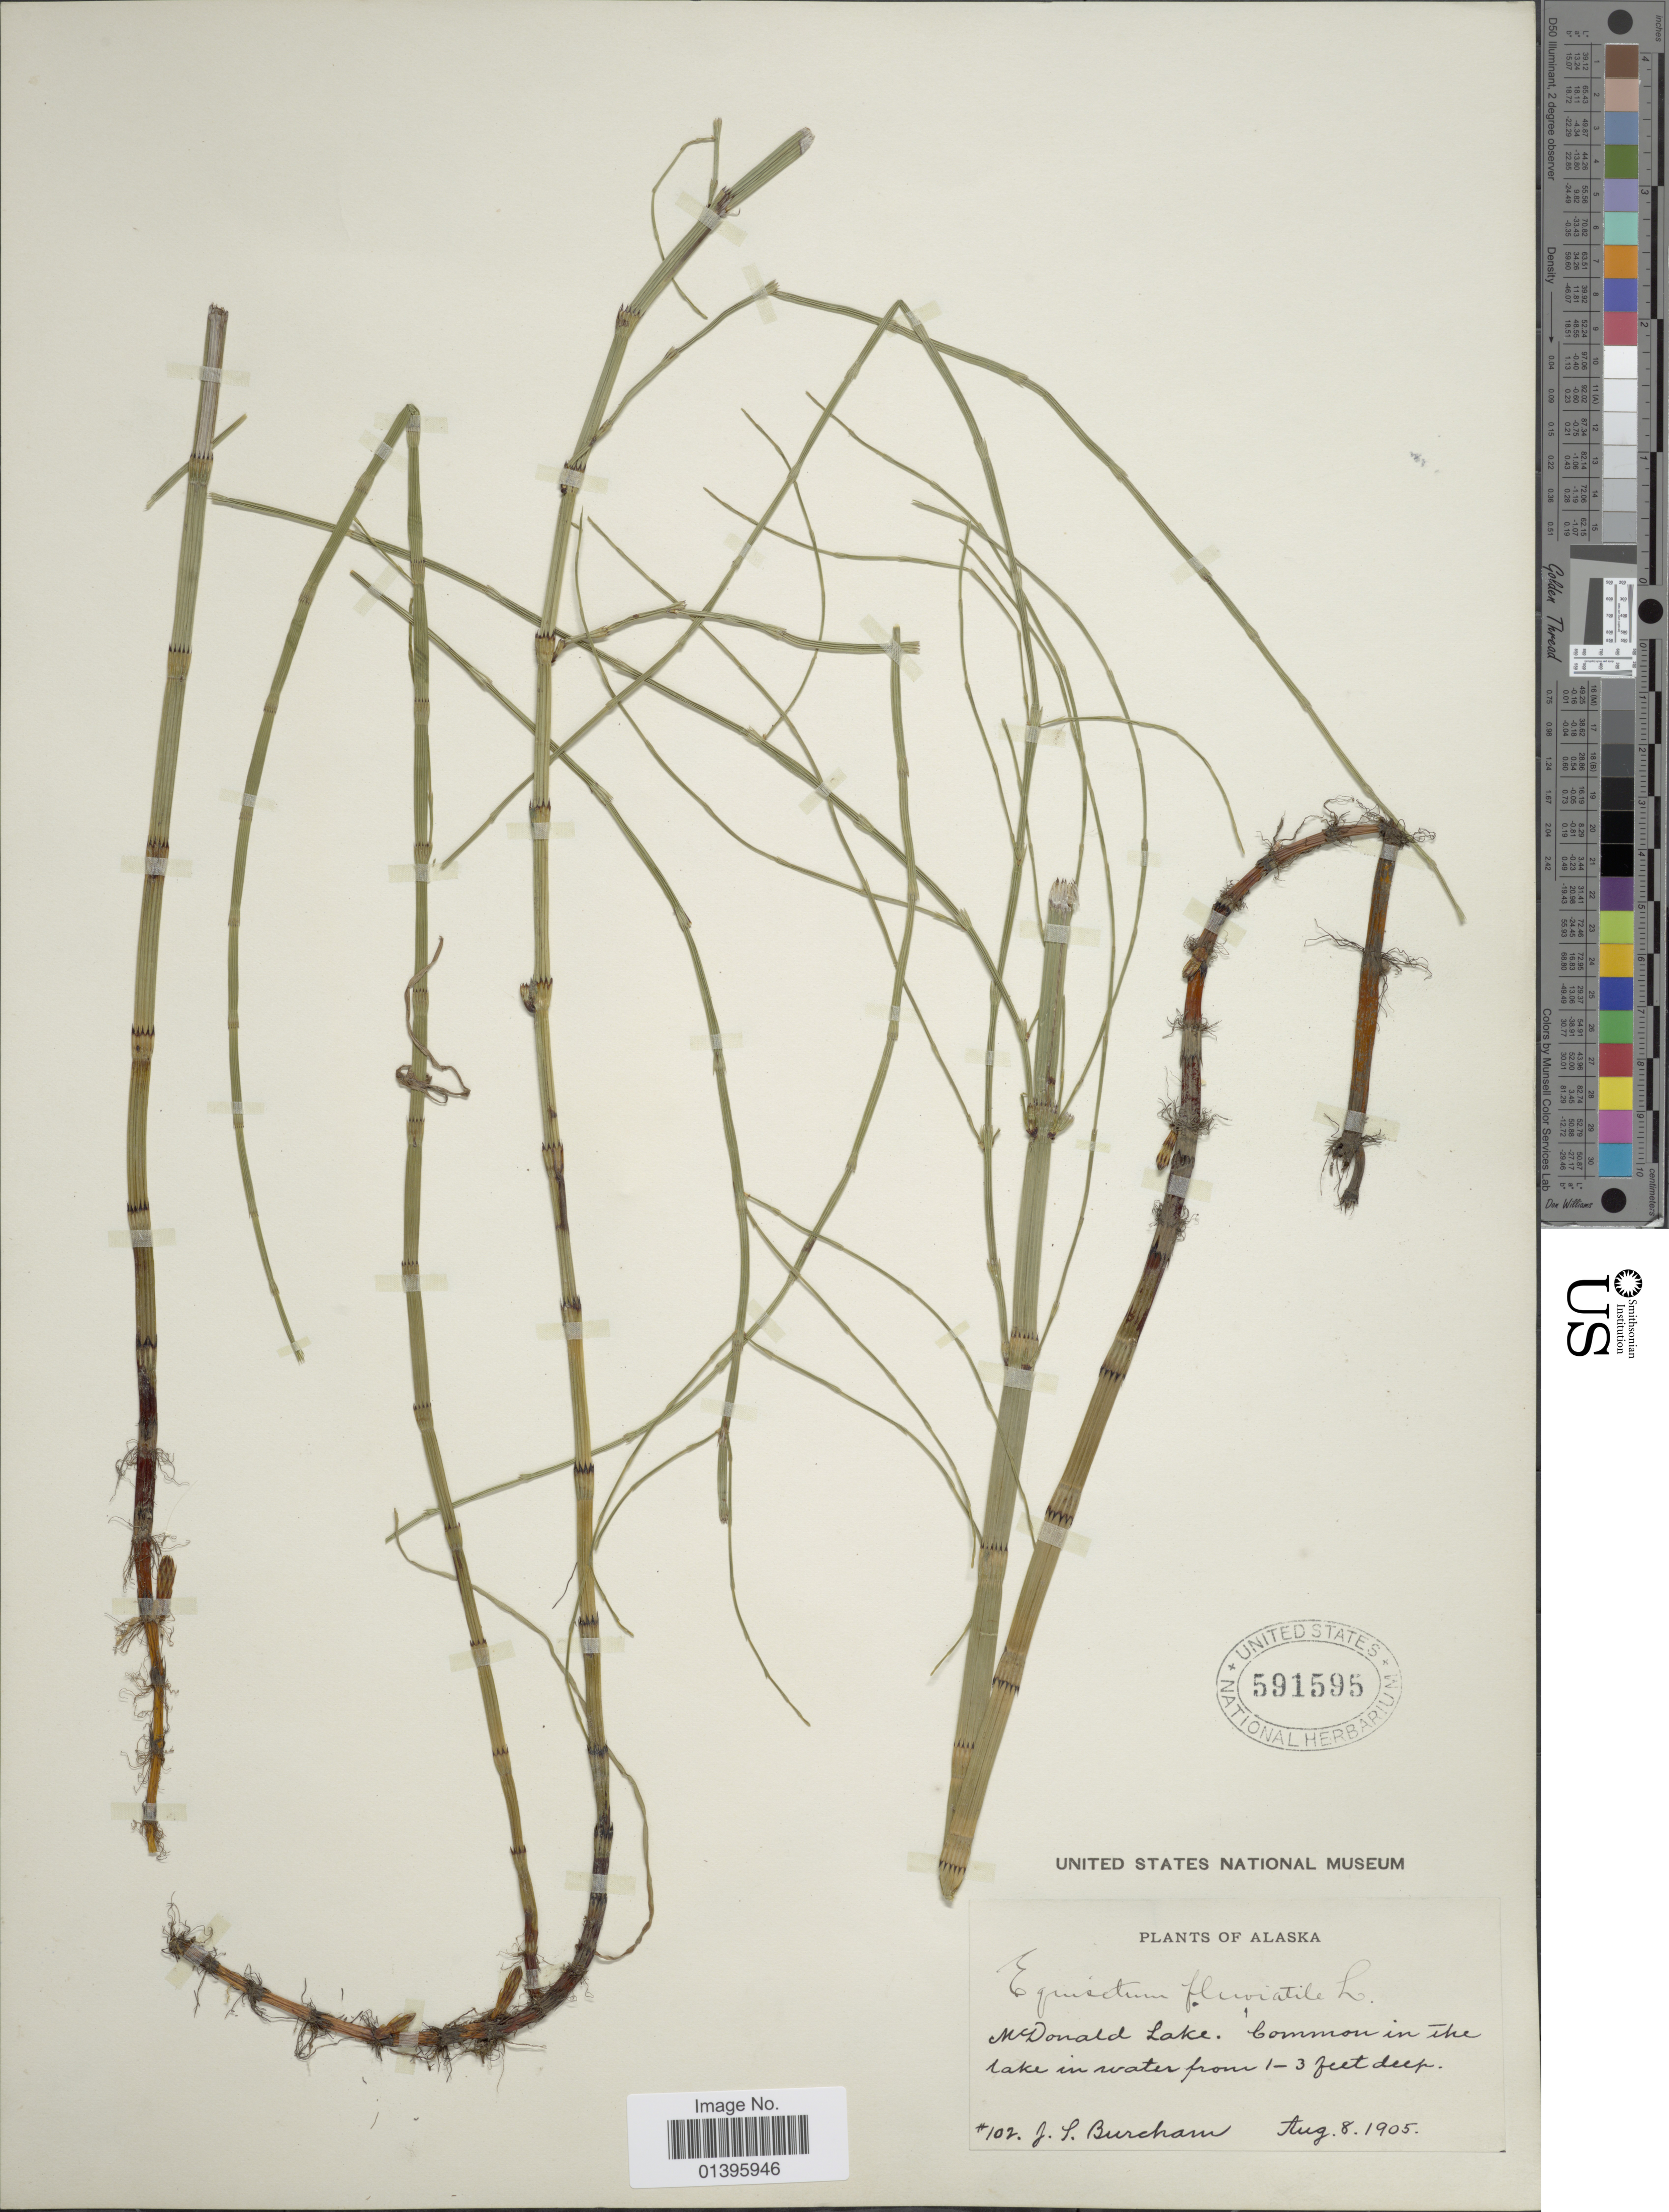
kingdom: Plantae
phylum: Tracheophyta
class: Polypodiopsida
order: Equisetales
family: Equisetaceae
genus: Equisetum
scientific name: Equisetum fluviatile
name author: L.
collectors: J. Burcham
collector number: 102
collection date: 1905-08-08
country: United States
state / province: Alaska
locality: McDonald Lake.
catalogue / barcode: US 591595